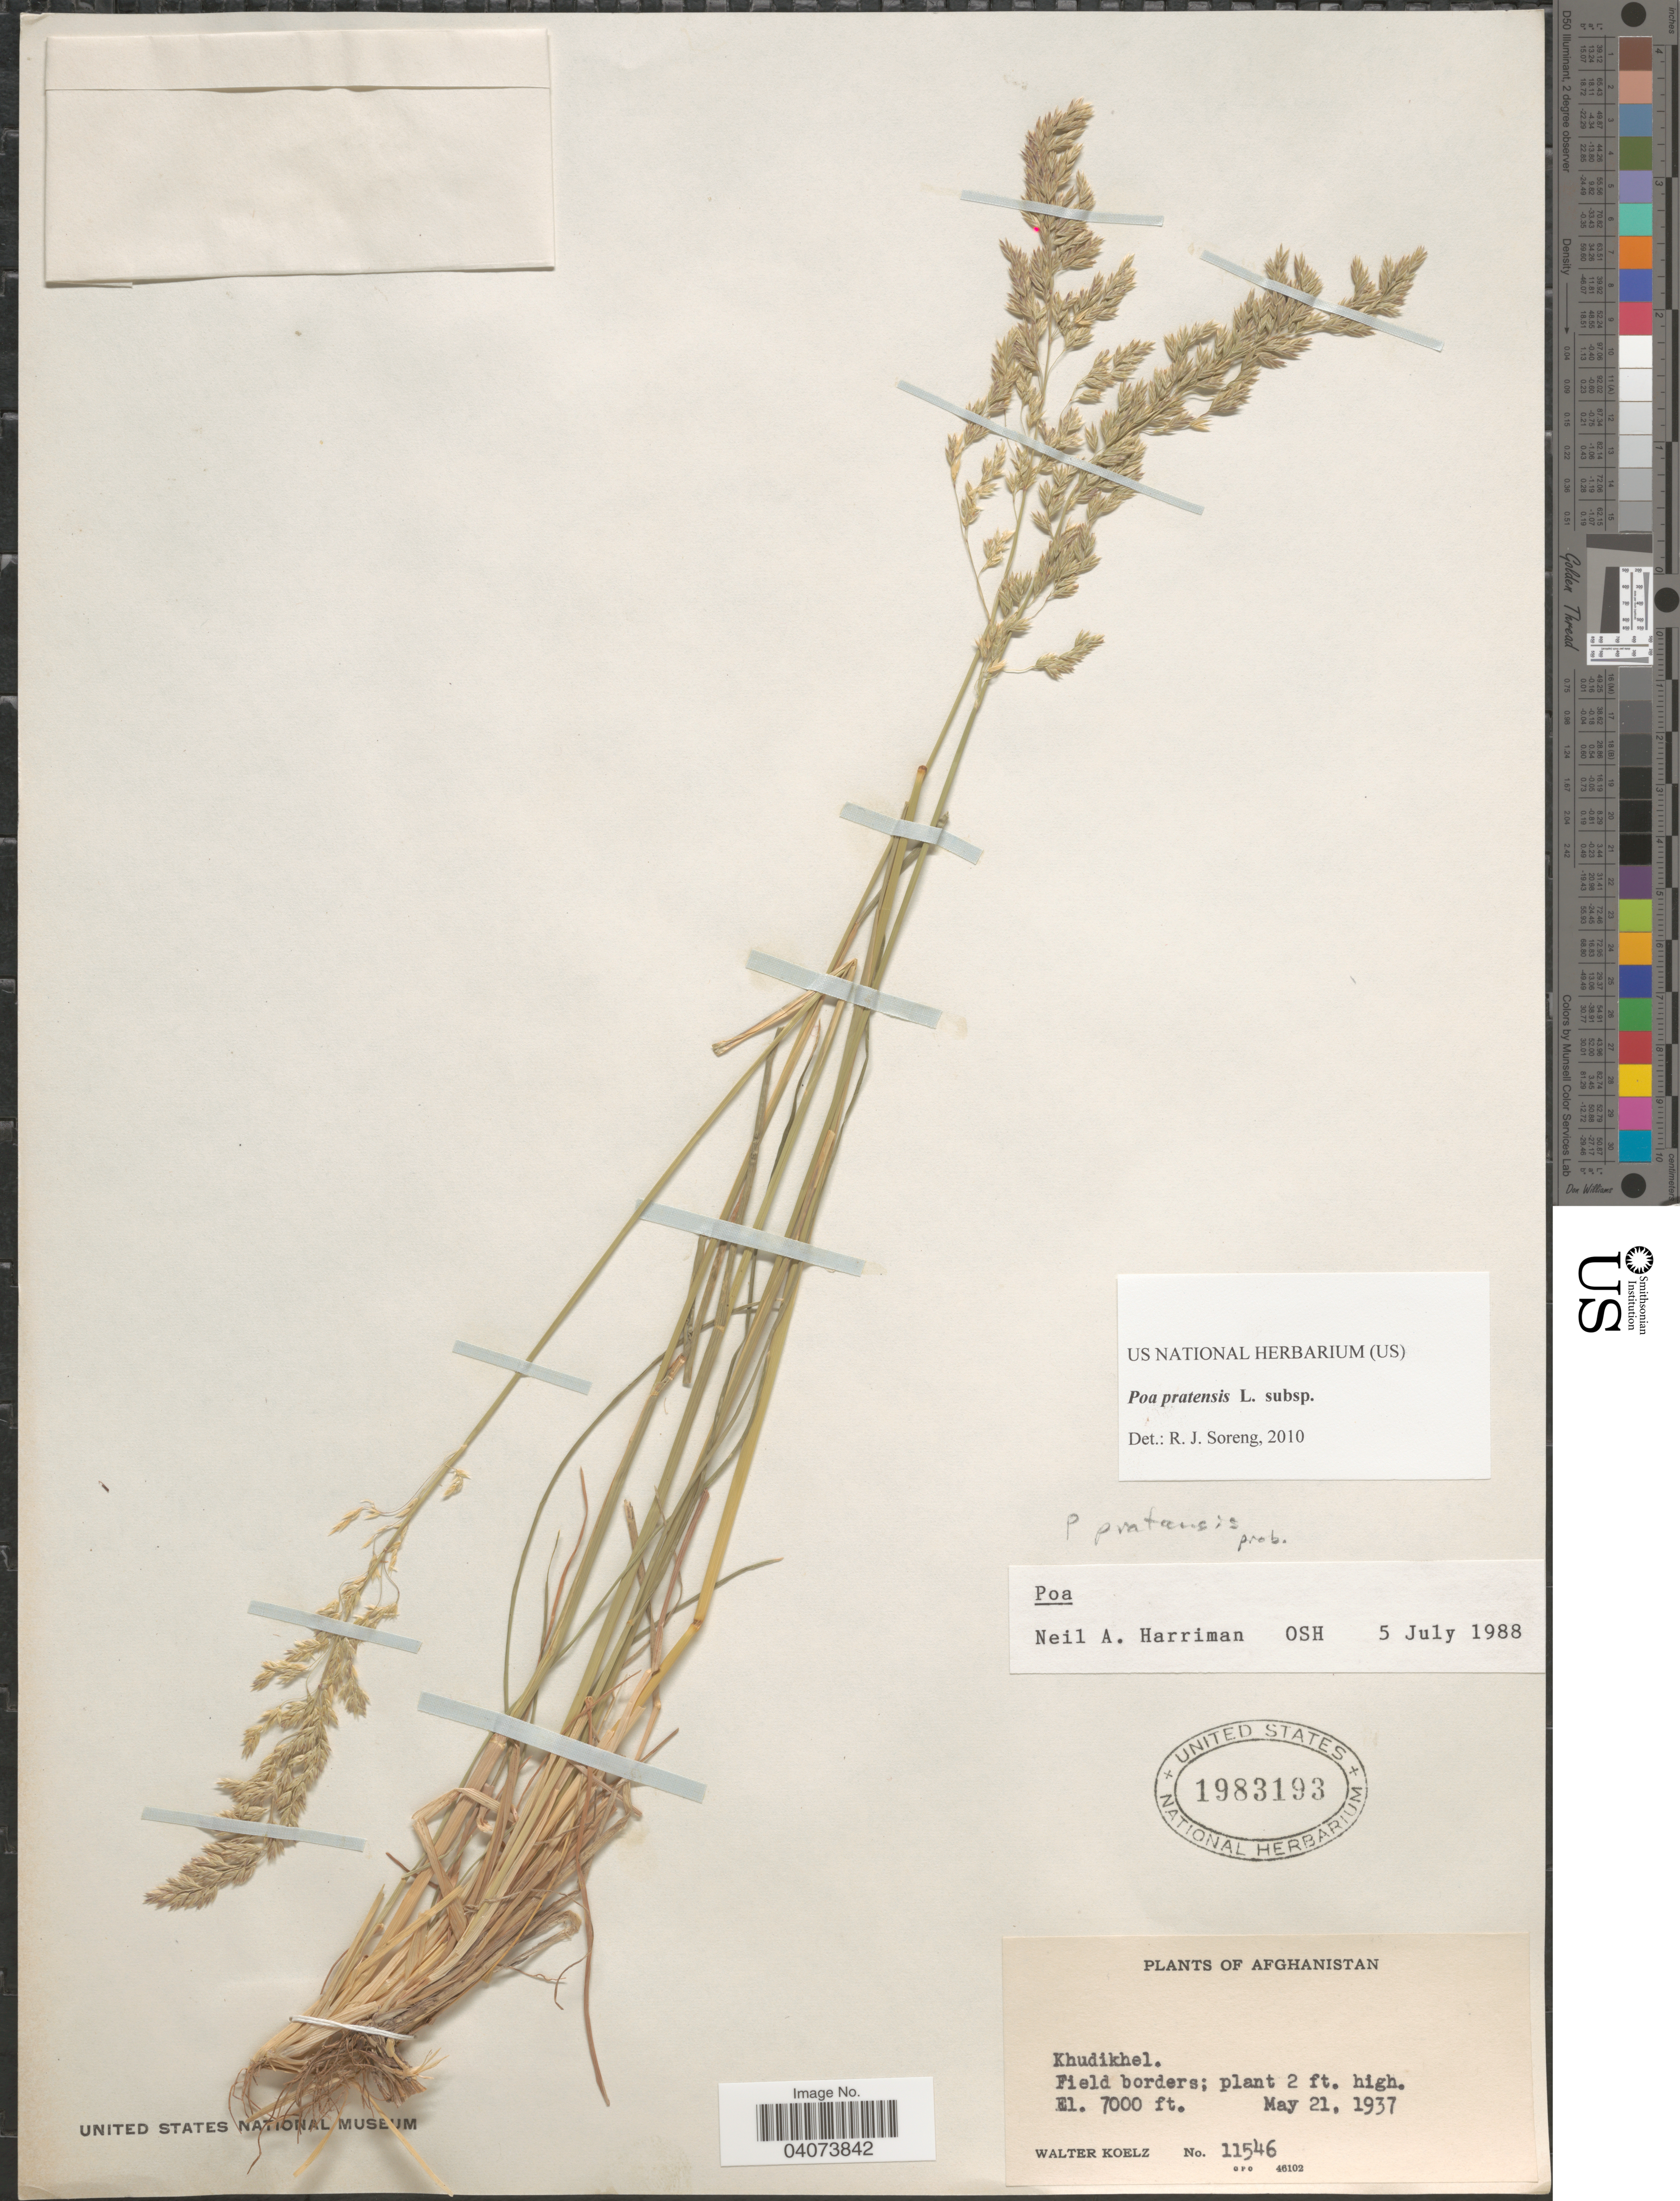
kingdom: Plantae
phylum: Tracheophyta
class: Liliopsida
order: Poales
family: Poaceae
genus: Poa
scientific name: Poa pratensis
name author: L.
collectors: W. N. Koelz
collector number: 11546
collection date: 1937-05-21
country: Afghanistan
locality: Khudikhel.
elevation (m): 2134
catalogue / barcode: US 1983193